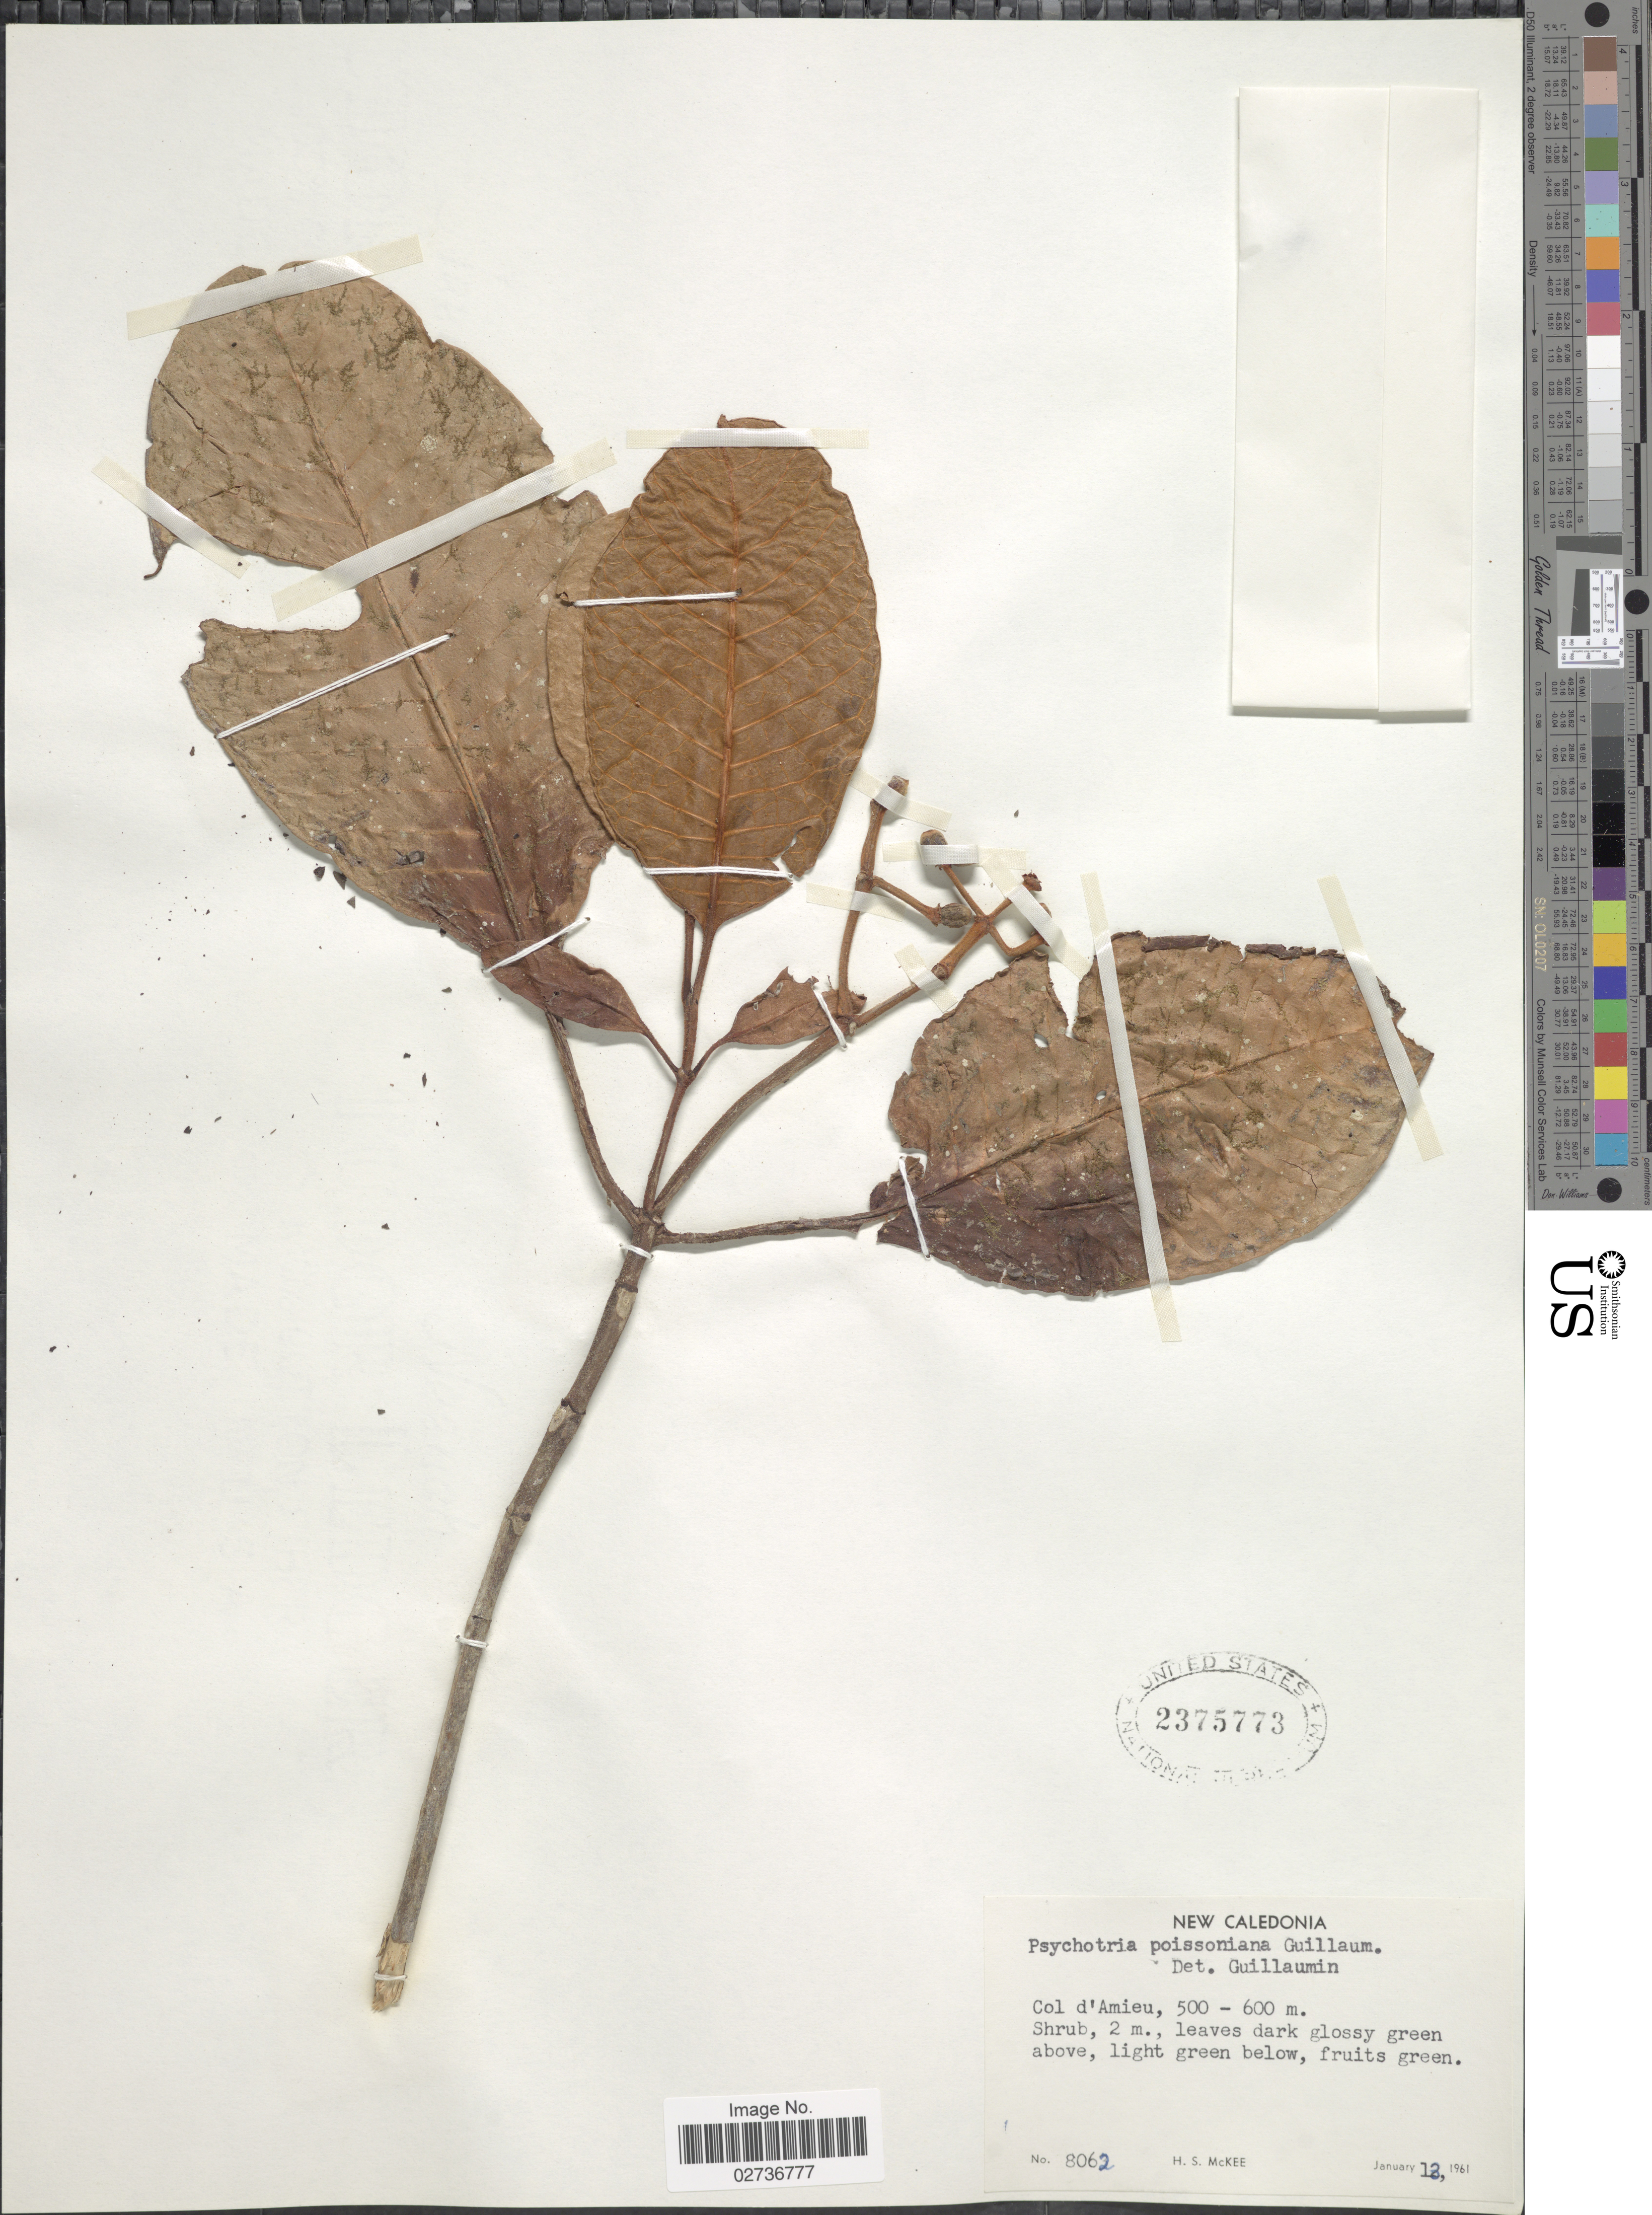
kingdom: Plantae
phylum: Tracheophyta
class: Magnoliopsida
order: Gentianales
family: Rubiaceae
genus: Psychotria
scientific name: Psychotria poissoniana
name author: (Baill.) Guillaumin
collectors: H. S. McKee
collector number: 8062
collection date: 1961-01-12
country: New Caledonia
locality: Col d'Amieu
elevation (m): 500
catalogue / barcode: US 2375773